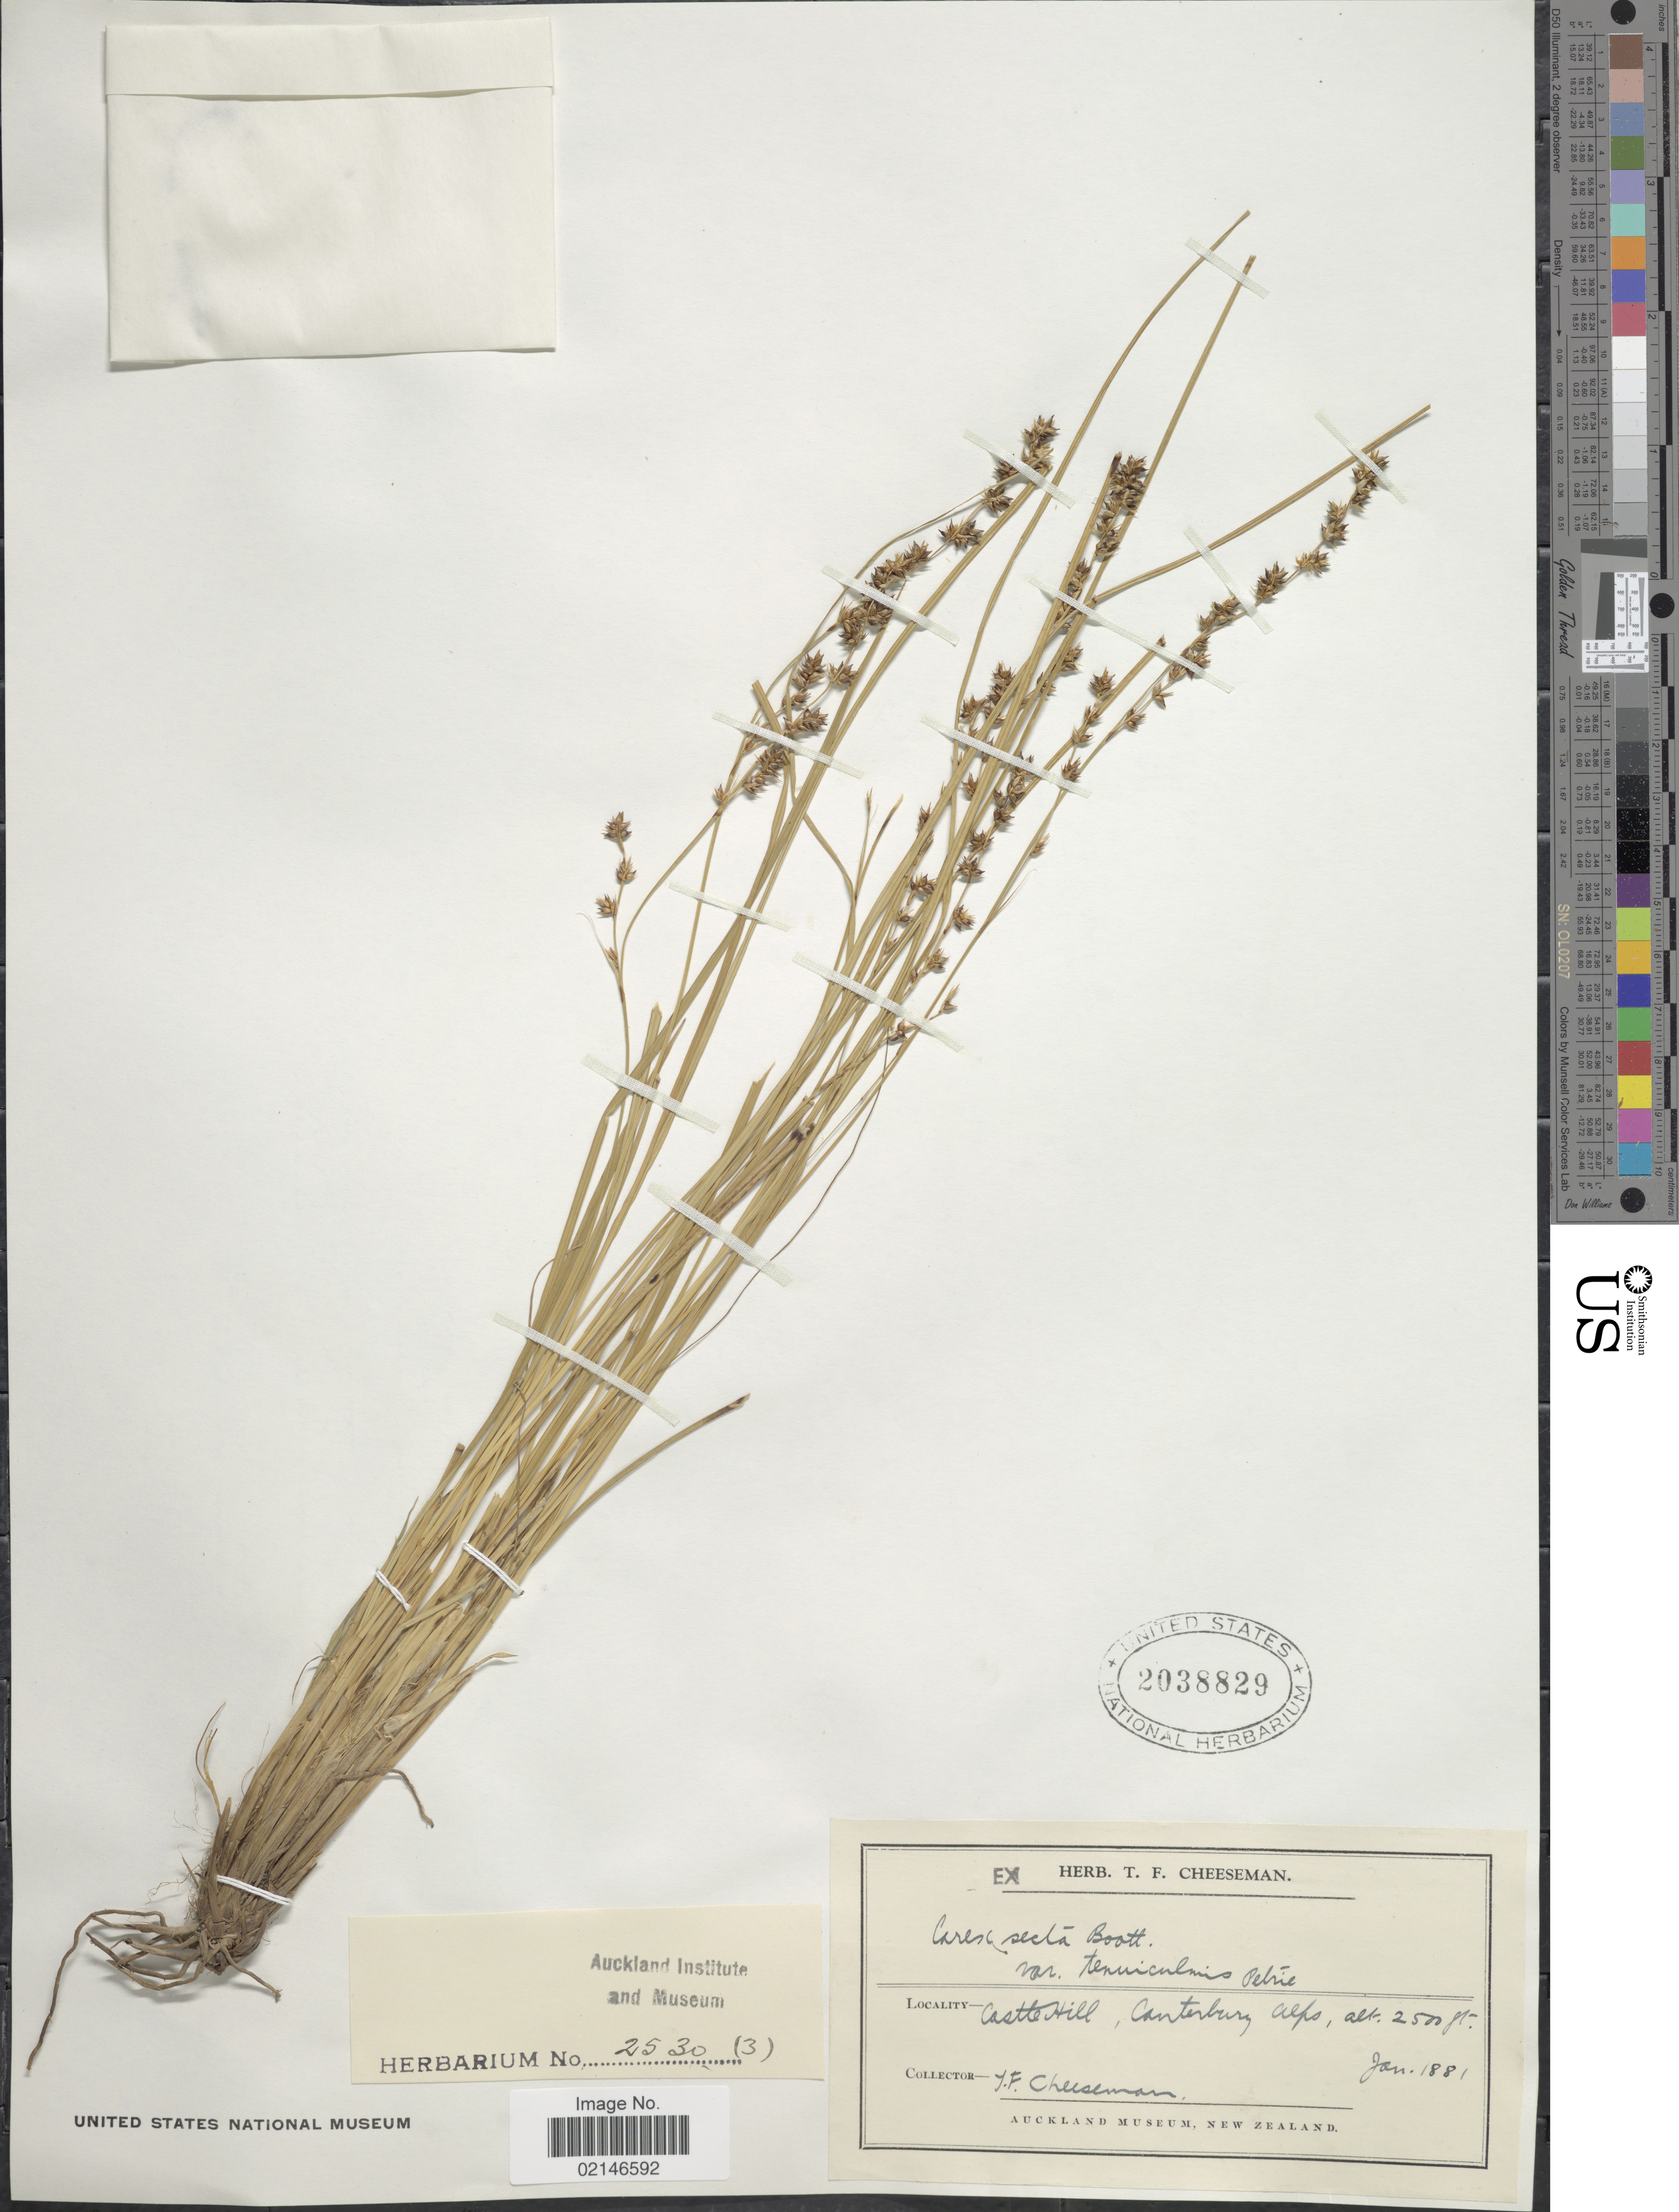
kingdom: Plantae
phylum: Tracheophyta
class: Liliopsida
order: Poales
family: Cyperaceae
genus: Carex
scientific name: Carex secta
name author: Boott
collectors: T. F. Cheeseman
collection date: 1881-01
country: New Zealand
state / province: Canterbury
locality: Castle Hill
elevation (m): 762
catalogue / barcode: US 2038829